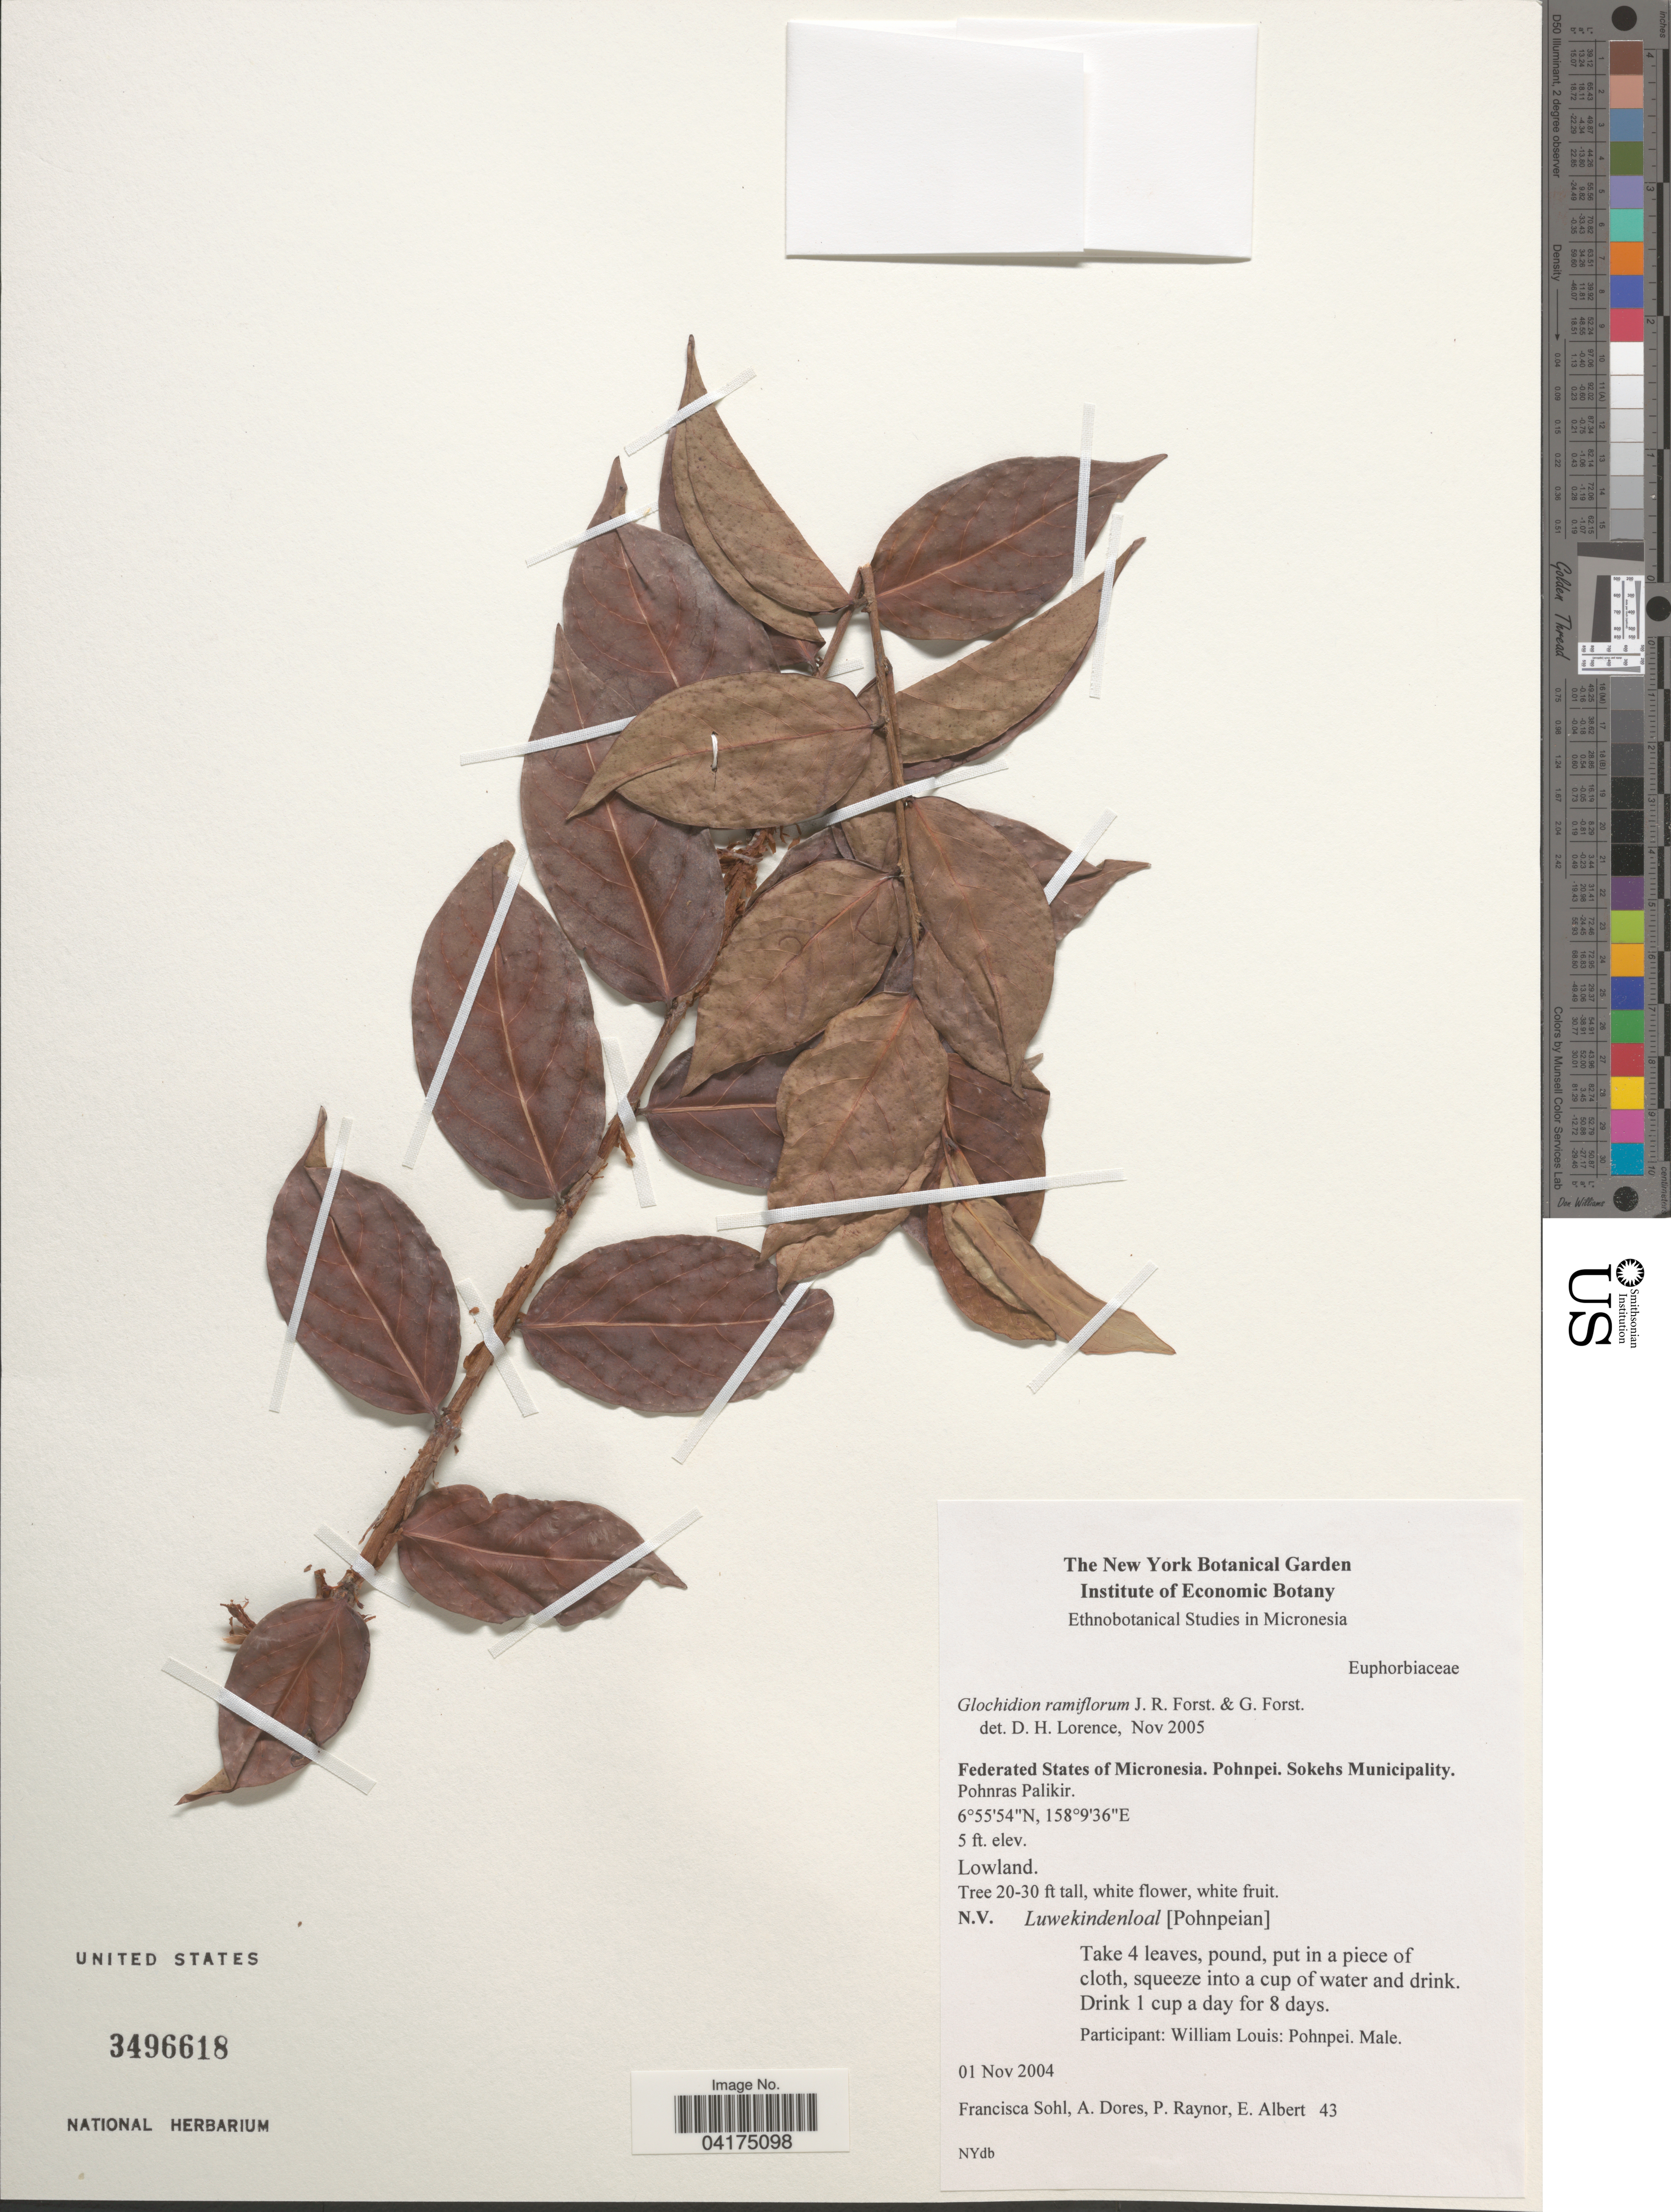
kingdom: Plantae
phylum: Tracheophyta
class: Magnoliopsida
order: Malpighiales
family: Phyllanthaceae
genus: Glochidion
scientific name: Glochidion ramiflorum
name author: J.R. Forst. & G. Forst.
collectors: F. Sohl, A. Dores, P. Raynor & E. Albert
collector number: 43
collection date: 2004-11-01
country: Micronesia, Federated States of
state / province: Pohnpei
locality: Sokehs Municipality. Pohnras Palikir.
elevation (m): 2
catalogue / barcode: US 3496618